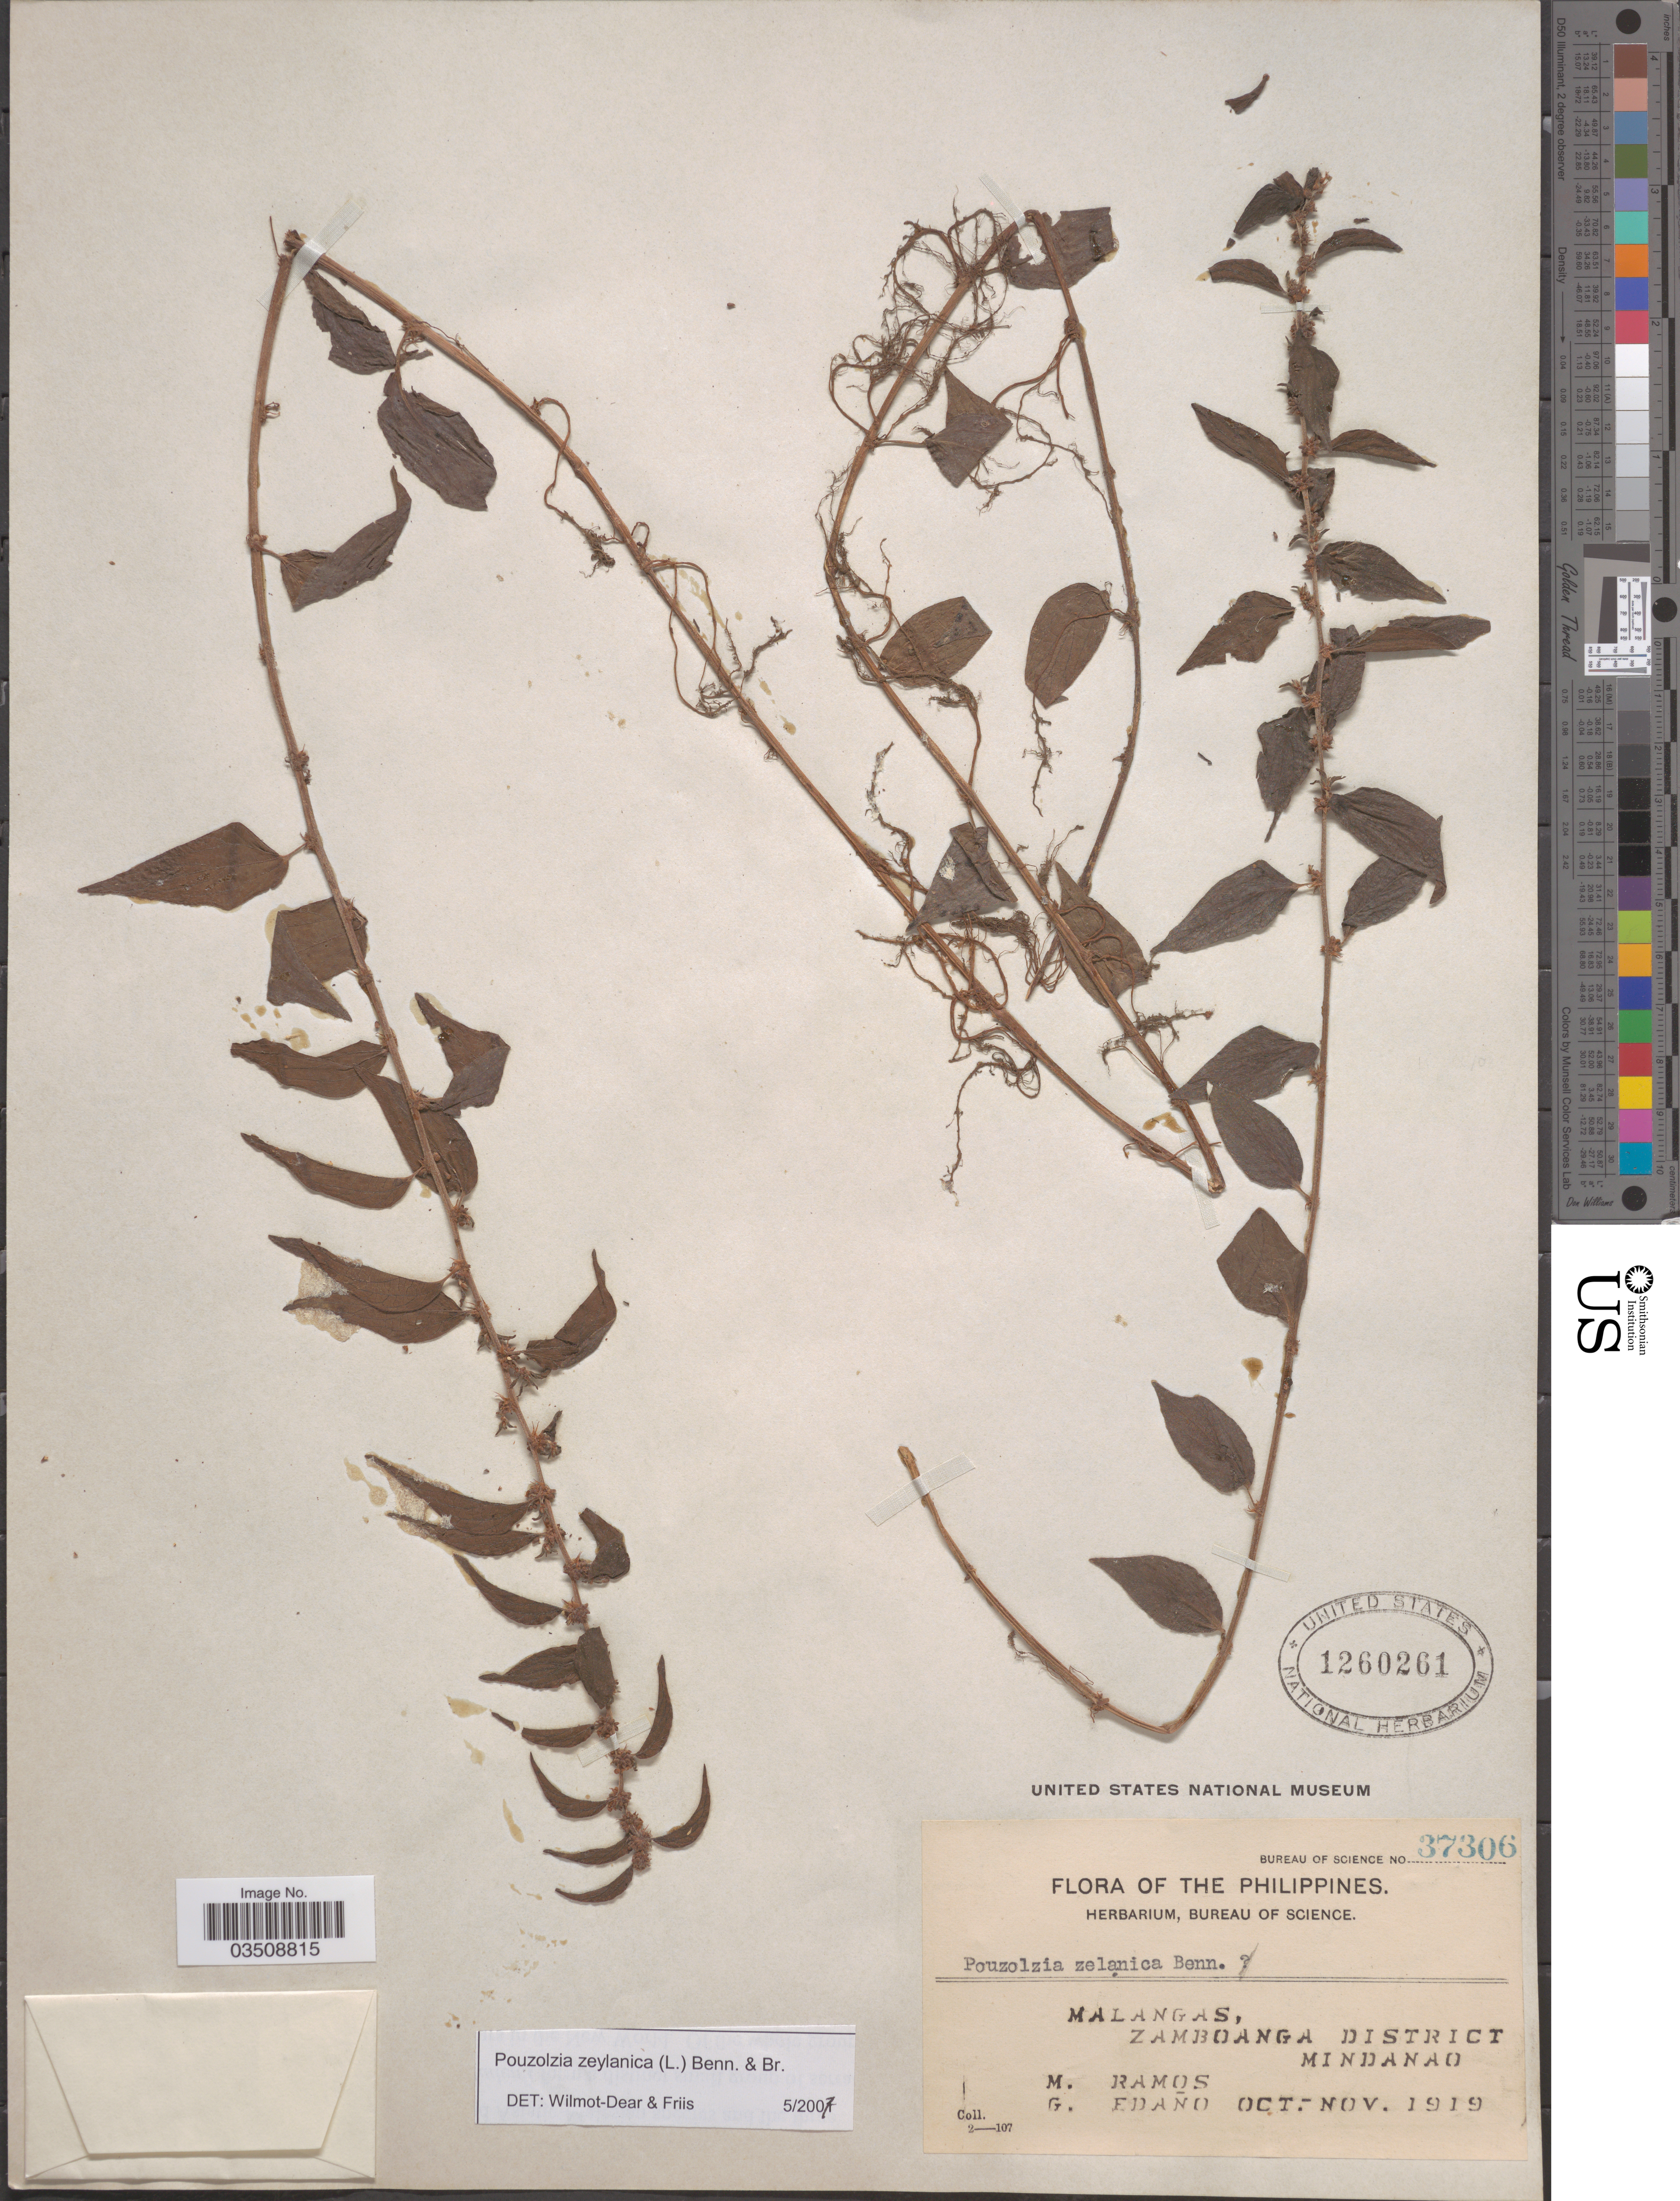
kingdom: Plantae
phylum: Tracheophyta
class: Magnoliopsida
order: Rosales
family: Urticaceae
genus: Pouzolzia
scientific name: Pouzolzia zeylanica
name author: (L.) Benn.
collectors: M. Ramos & G. Edaño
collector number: Bureau of Science 37306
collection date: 1919-10/1919-11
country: Philippines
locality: Malangas, Zamboanga District, Mindanao.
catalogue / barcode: US 1260261